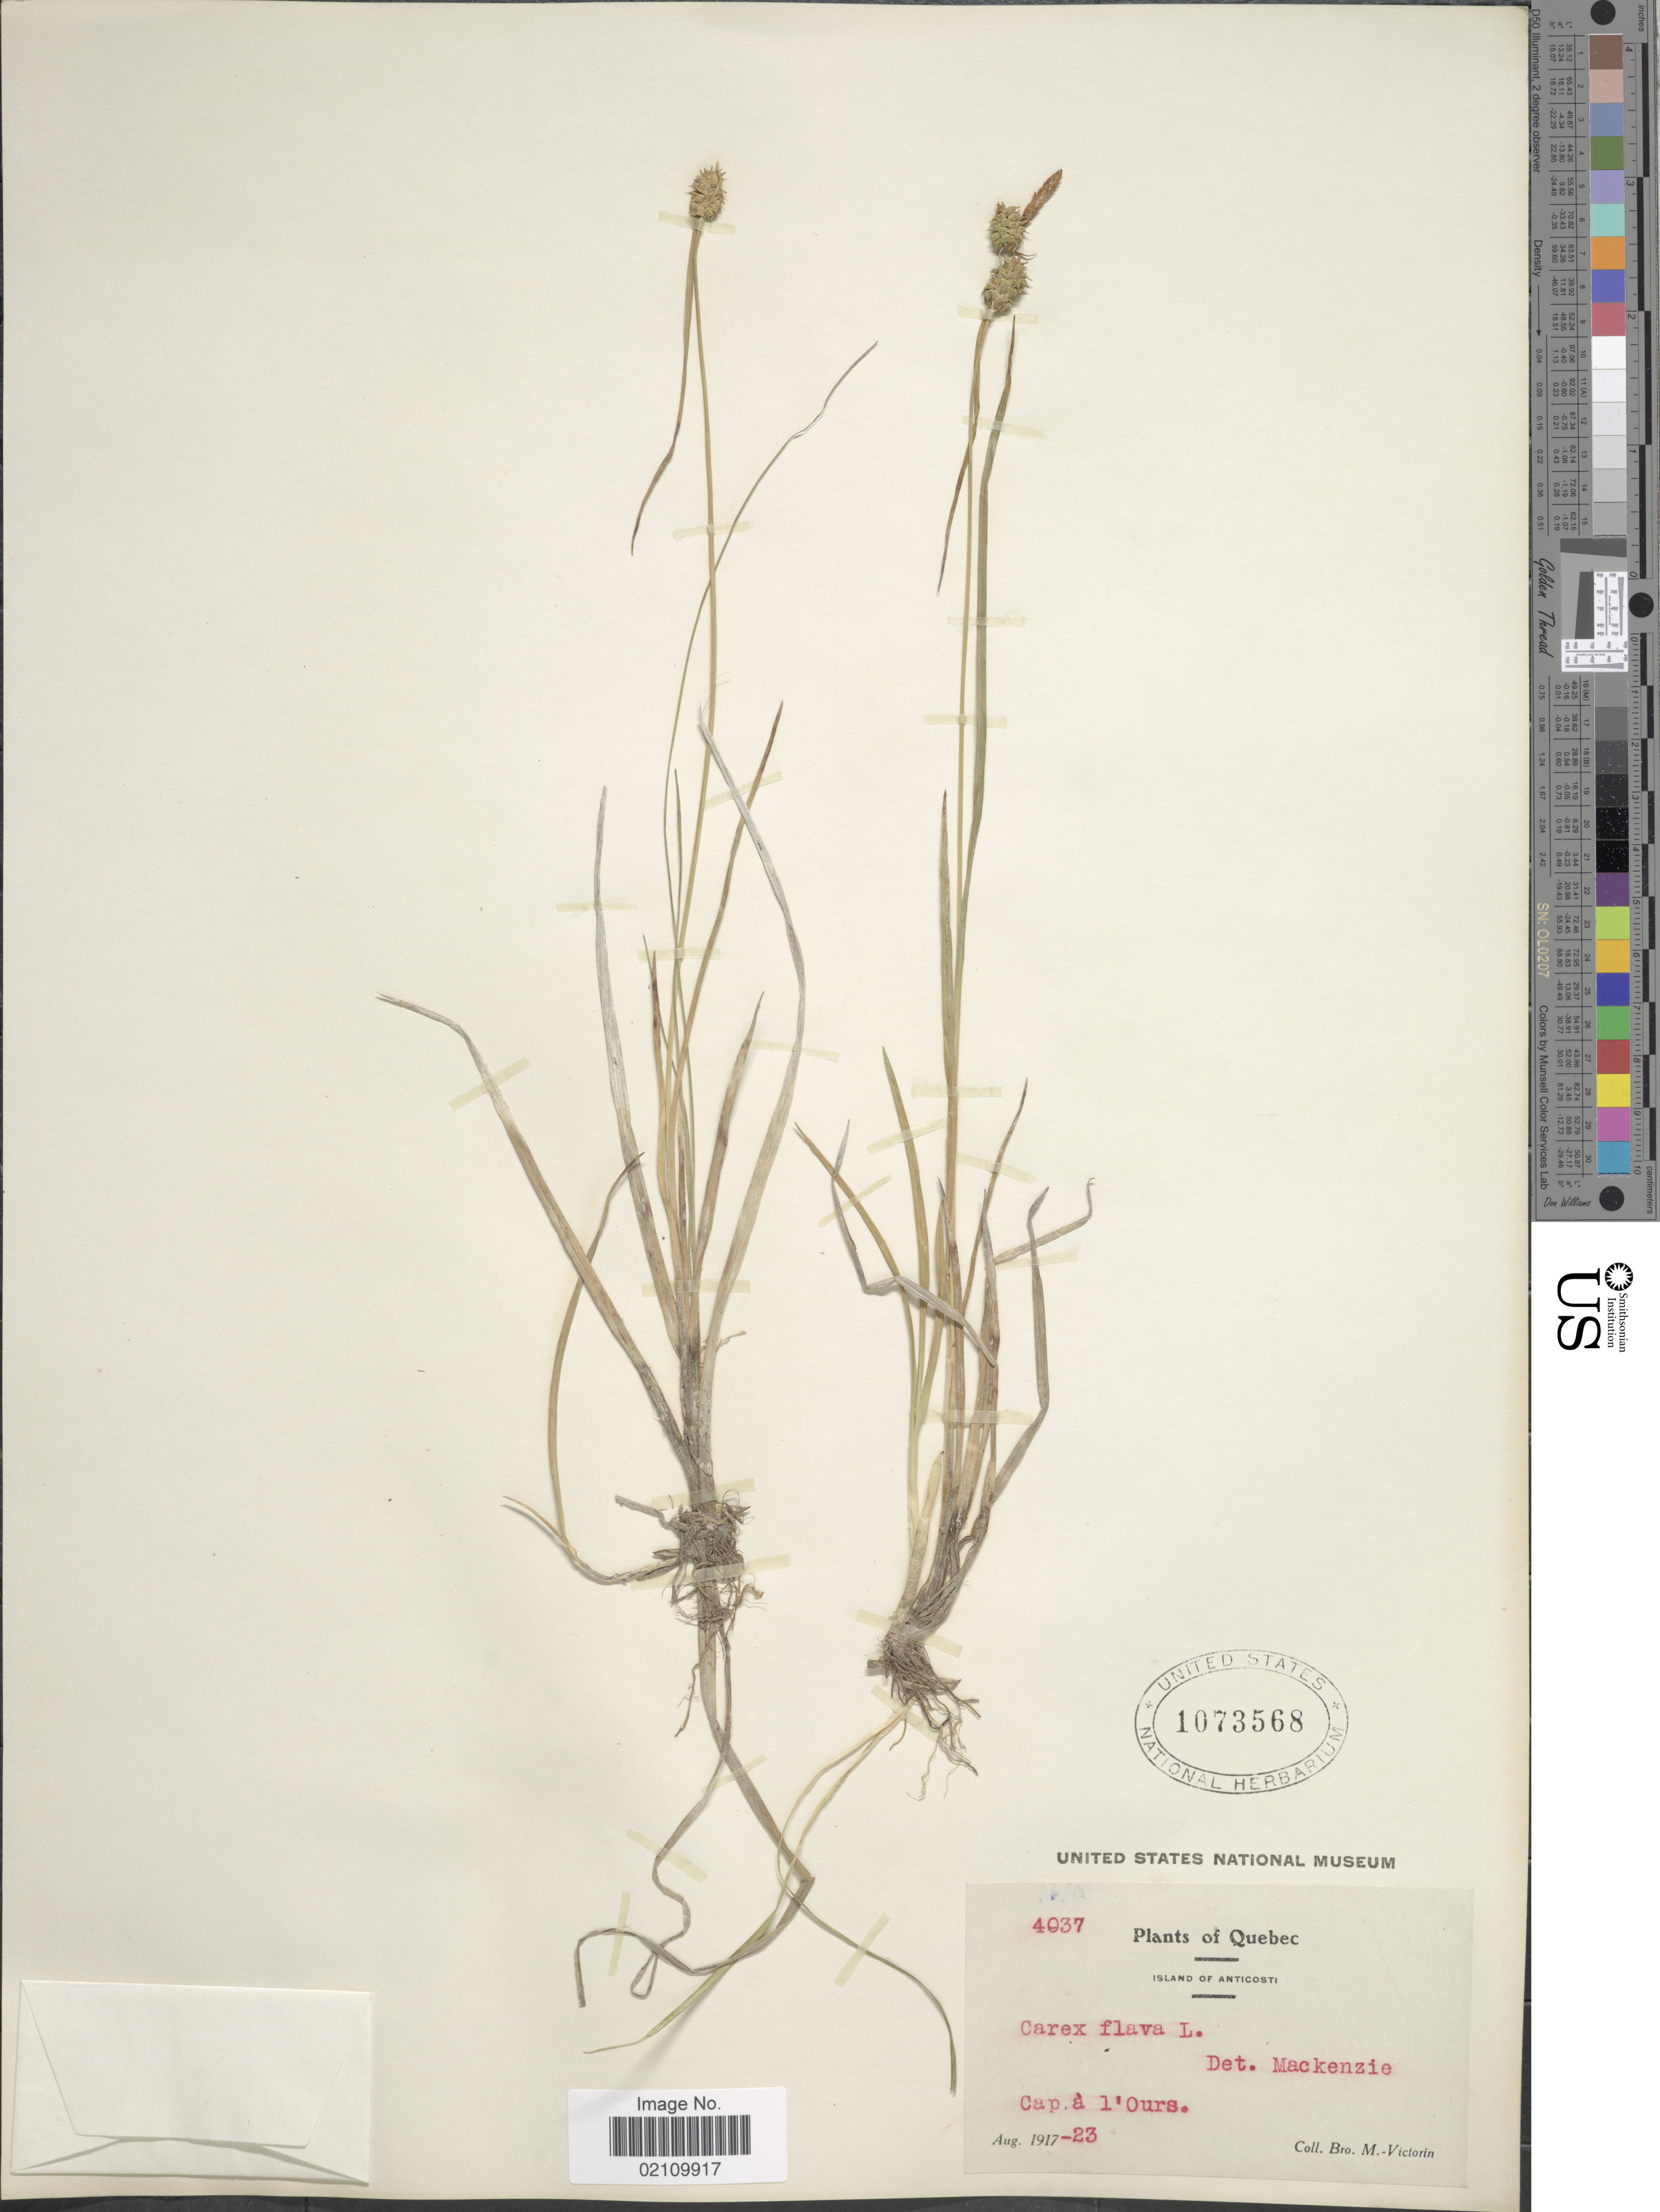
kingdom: Plantae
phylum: Tracheophyta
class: Liliopsida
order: Poales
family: Cyperaceae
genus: Carex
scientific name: Carex flava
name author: L.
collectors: Fr. Marie-Victorin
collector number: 4037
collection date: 1917-08-23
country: Canada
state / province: Quebec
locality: Island of Anticosti. Cap a l'Ours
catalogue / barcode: US 1073568